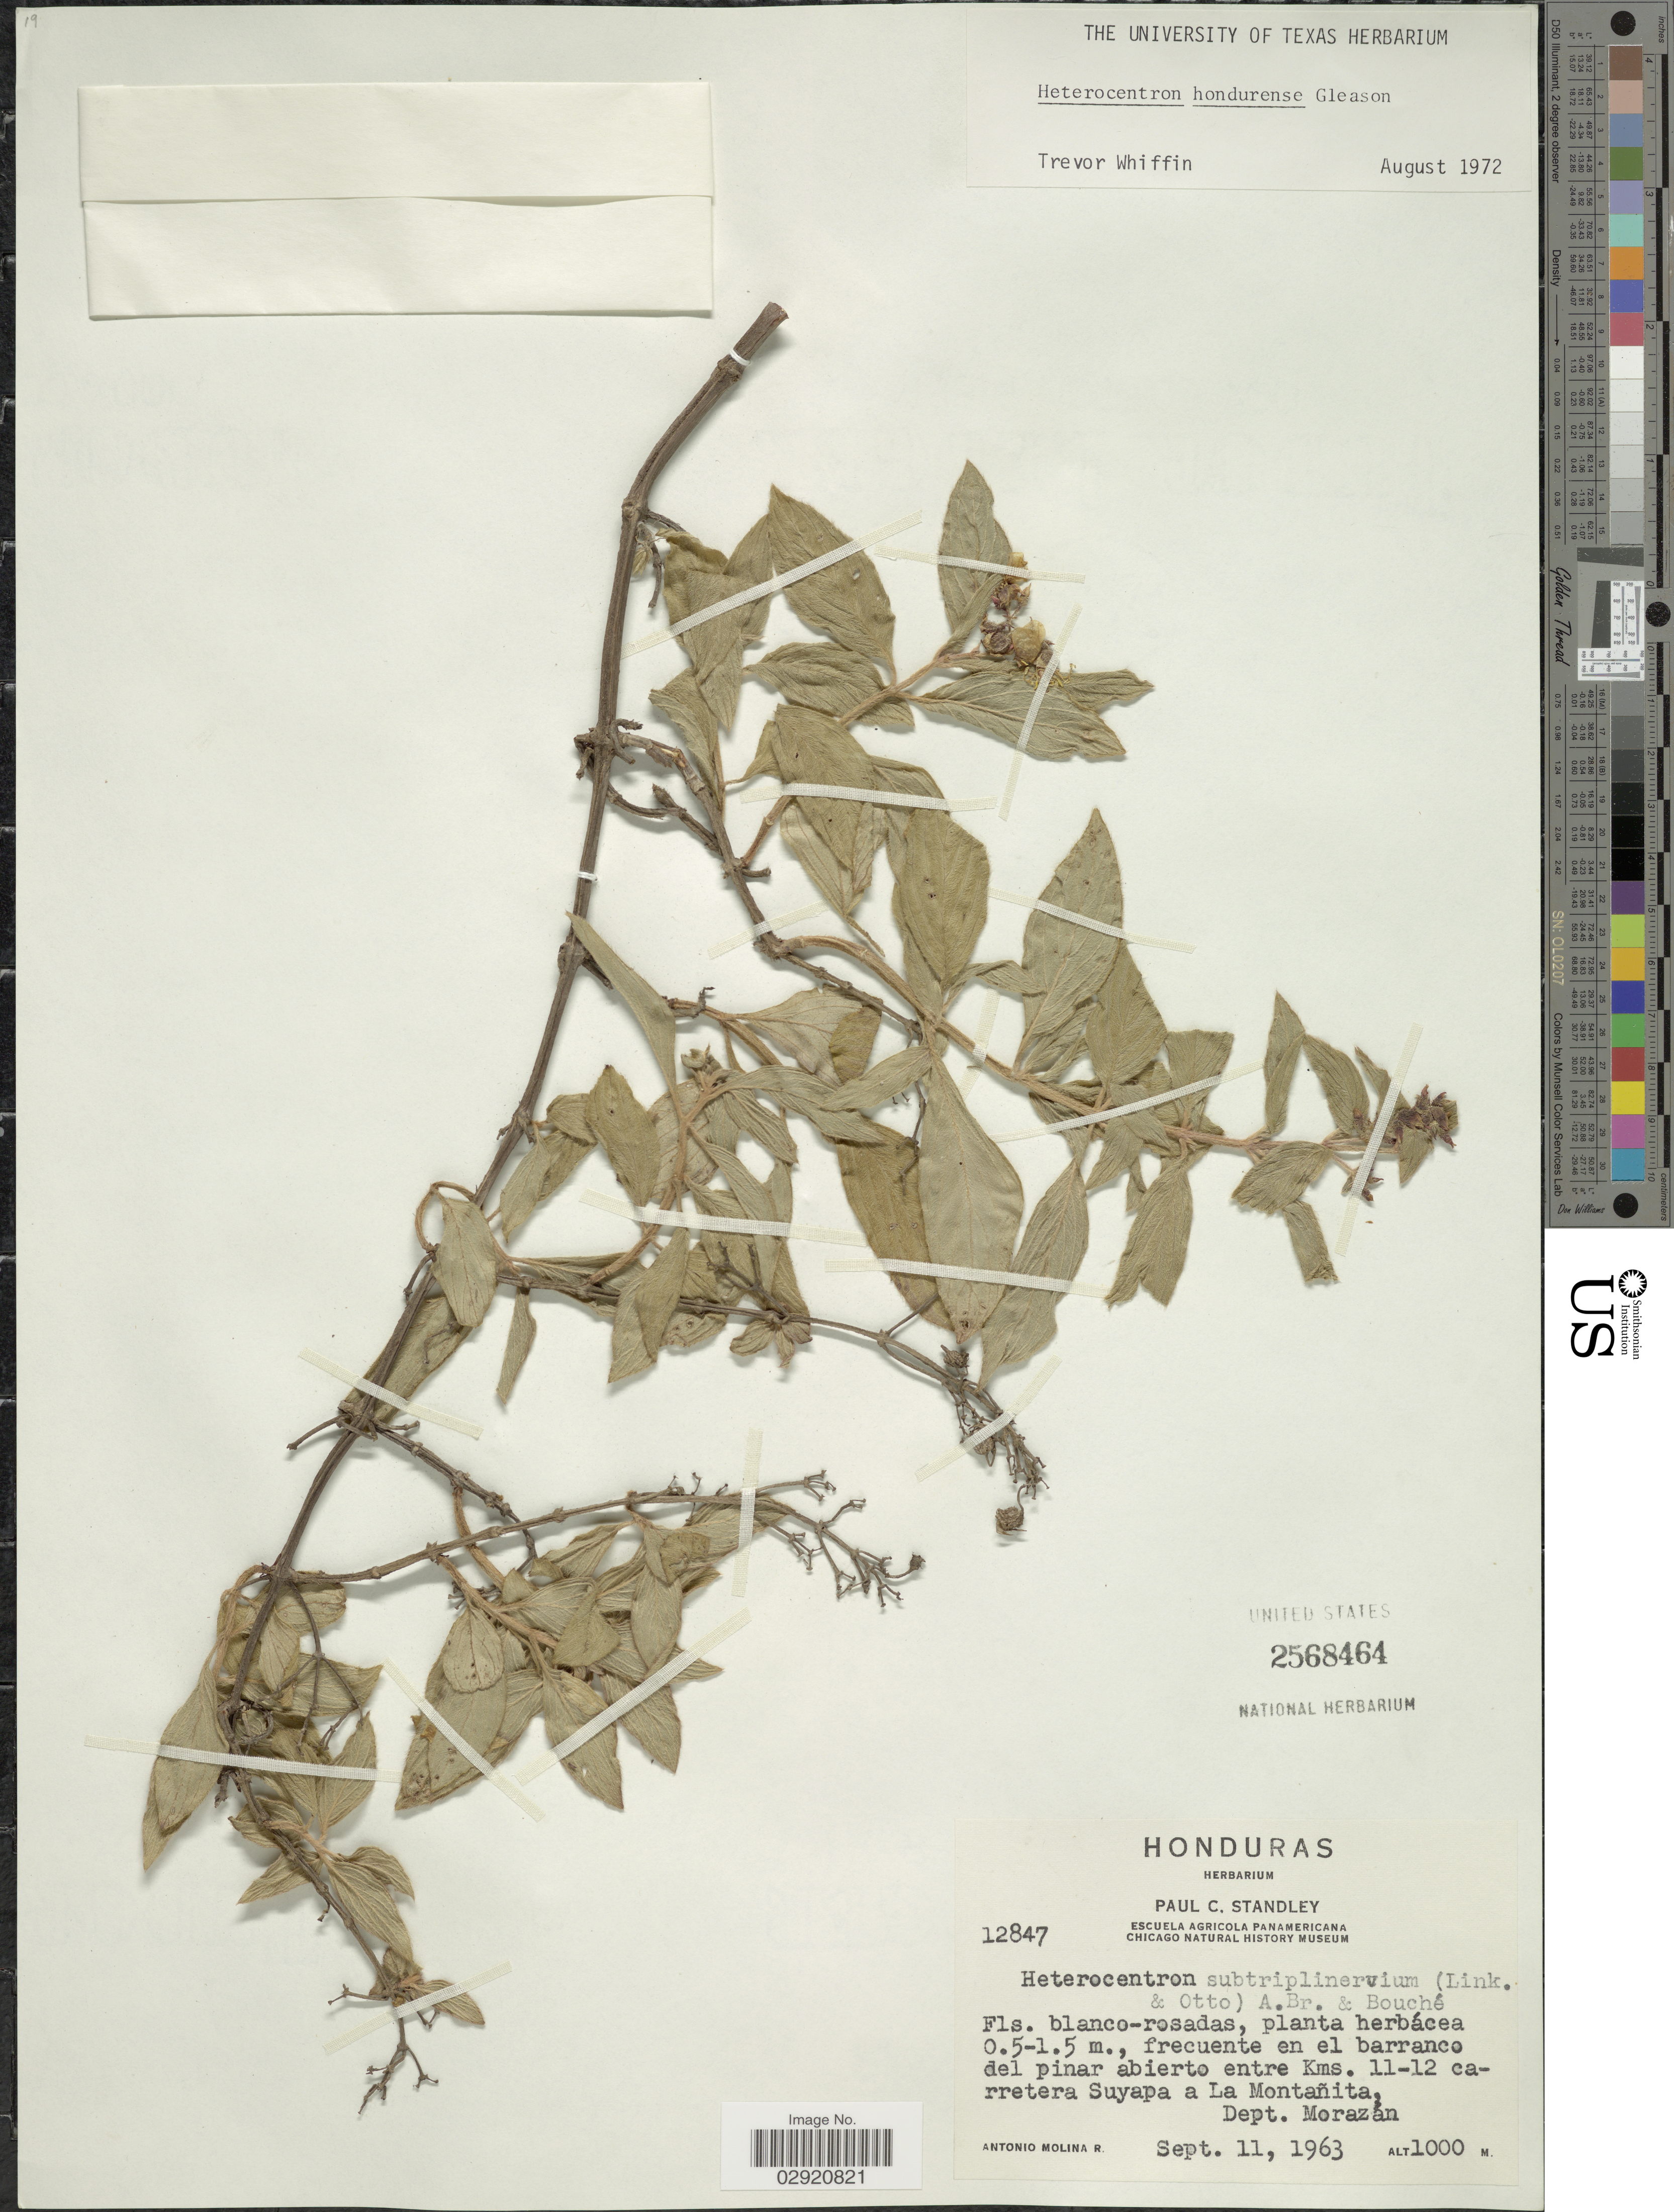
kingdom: Plantae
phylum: Tracheophyta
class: Magnoliopsida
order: Myrtales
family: Melastomataceae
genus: Heterocentron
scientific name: Heterocentron hondurense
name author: Gleason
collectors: A. Molina R.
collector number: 12847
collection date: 1963-09-11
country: Honduras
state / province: Fco. Morazán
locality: En el barranco del pinar abierto entre Kms. 11-12 carretera Suyapa a La Montañita, Dept. Morazán.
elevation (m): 1000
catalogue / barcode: US 2568464